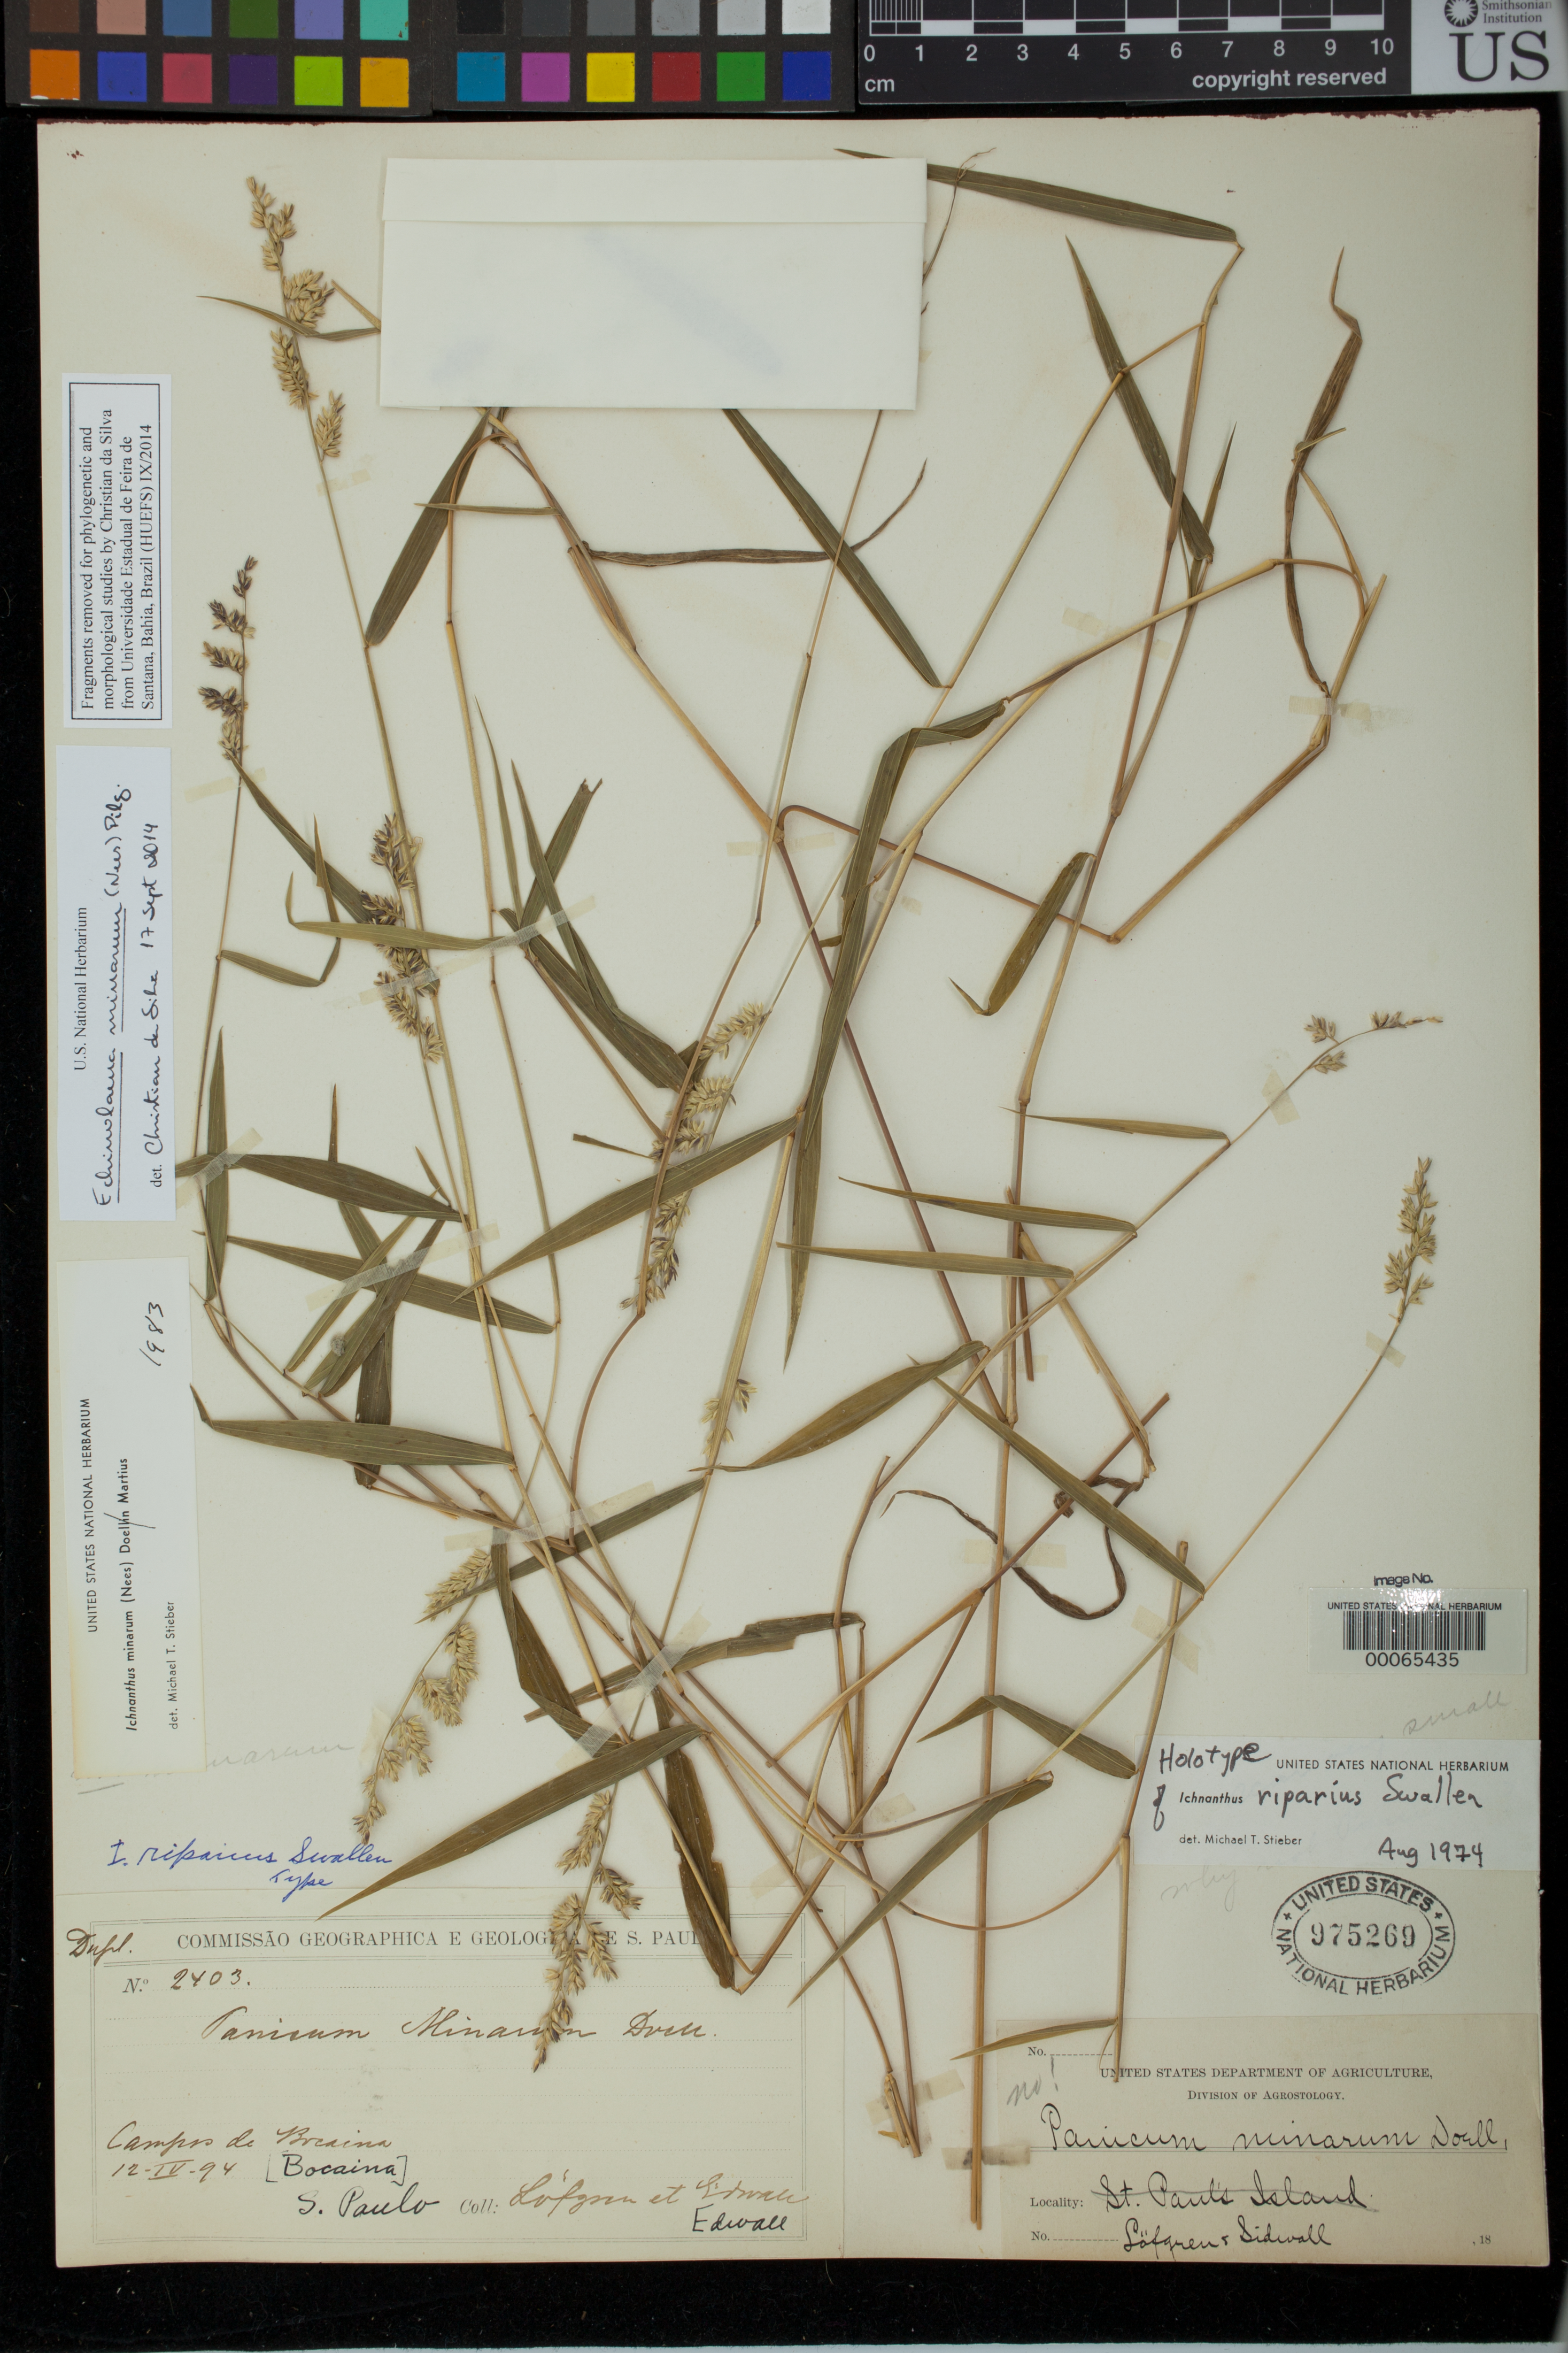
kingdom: Plantae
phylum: Tracheophyta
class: Liliopsida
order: Poales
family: Poaceae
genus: Ichnanthus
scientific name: Ichnanthus riparius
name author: Swallen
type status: Holotype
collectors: A. Loefgren & G. Edwall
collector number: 2403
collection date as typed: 12 Apr 1894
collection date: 1894-04-12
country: Brazil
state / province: São Paulo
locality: Campos de Bocaina.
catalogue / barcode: US 975269